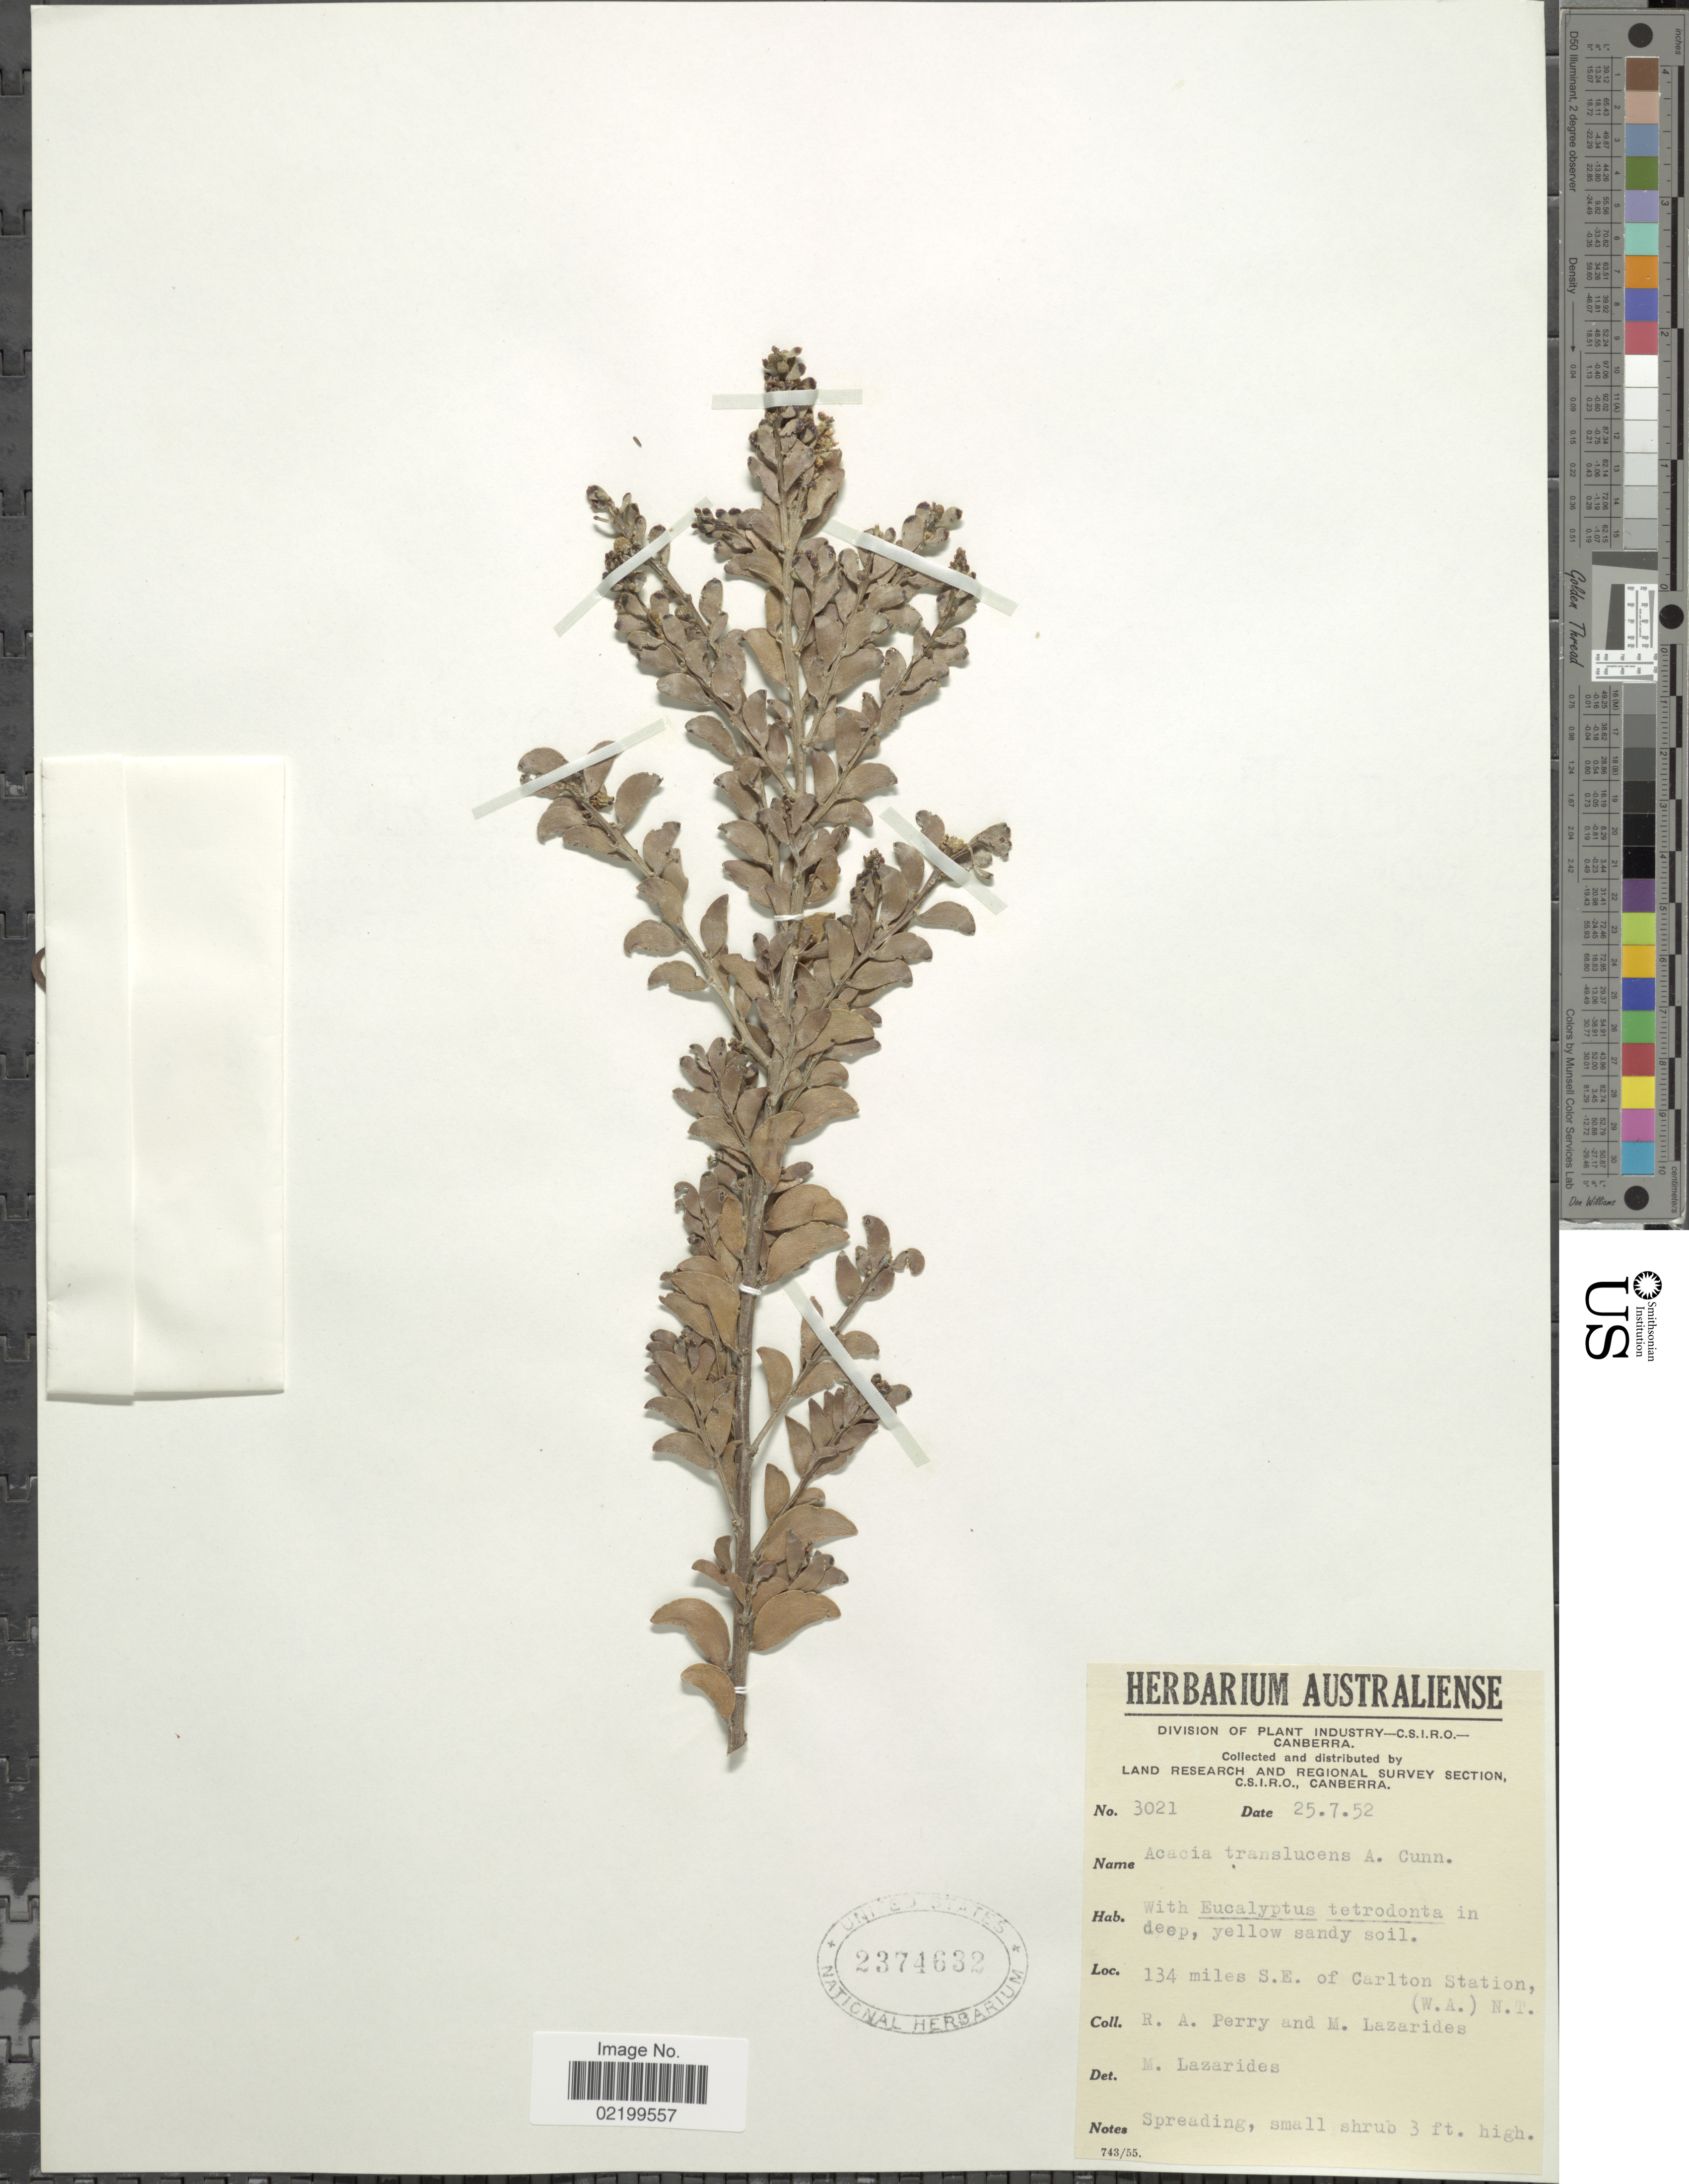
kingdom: Plantae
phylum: Tracheophyta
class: Magnoliopsida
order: Fabales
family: Fabaceae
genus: Acacia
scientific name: Acacia translucens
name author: Hook.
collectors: Perry, R. A. & M. Lazarides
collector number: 3021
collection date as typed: Transcribed d/m/y: 25/7/52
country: Australia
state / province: Northern Territory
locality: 134 miles S.E. of Carlton Station, (W.A.) N.T.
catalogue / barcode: US 2374632